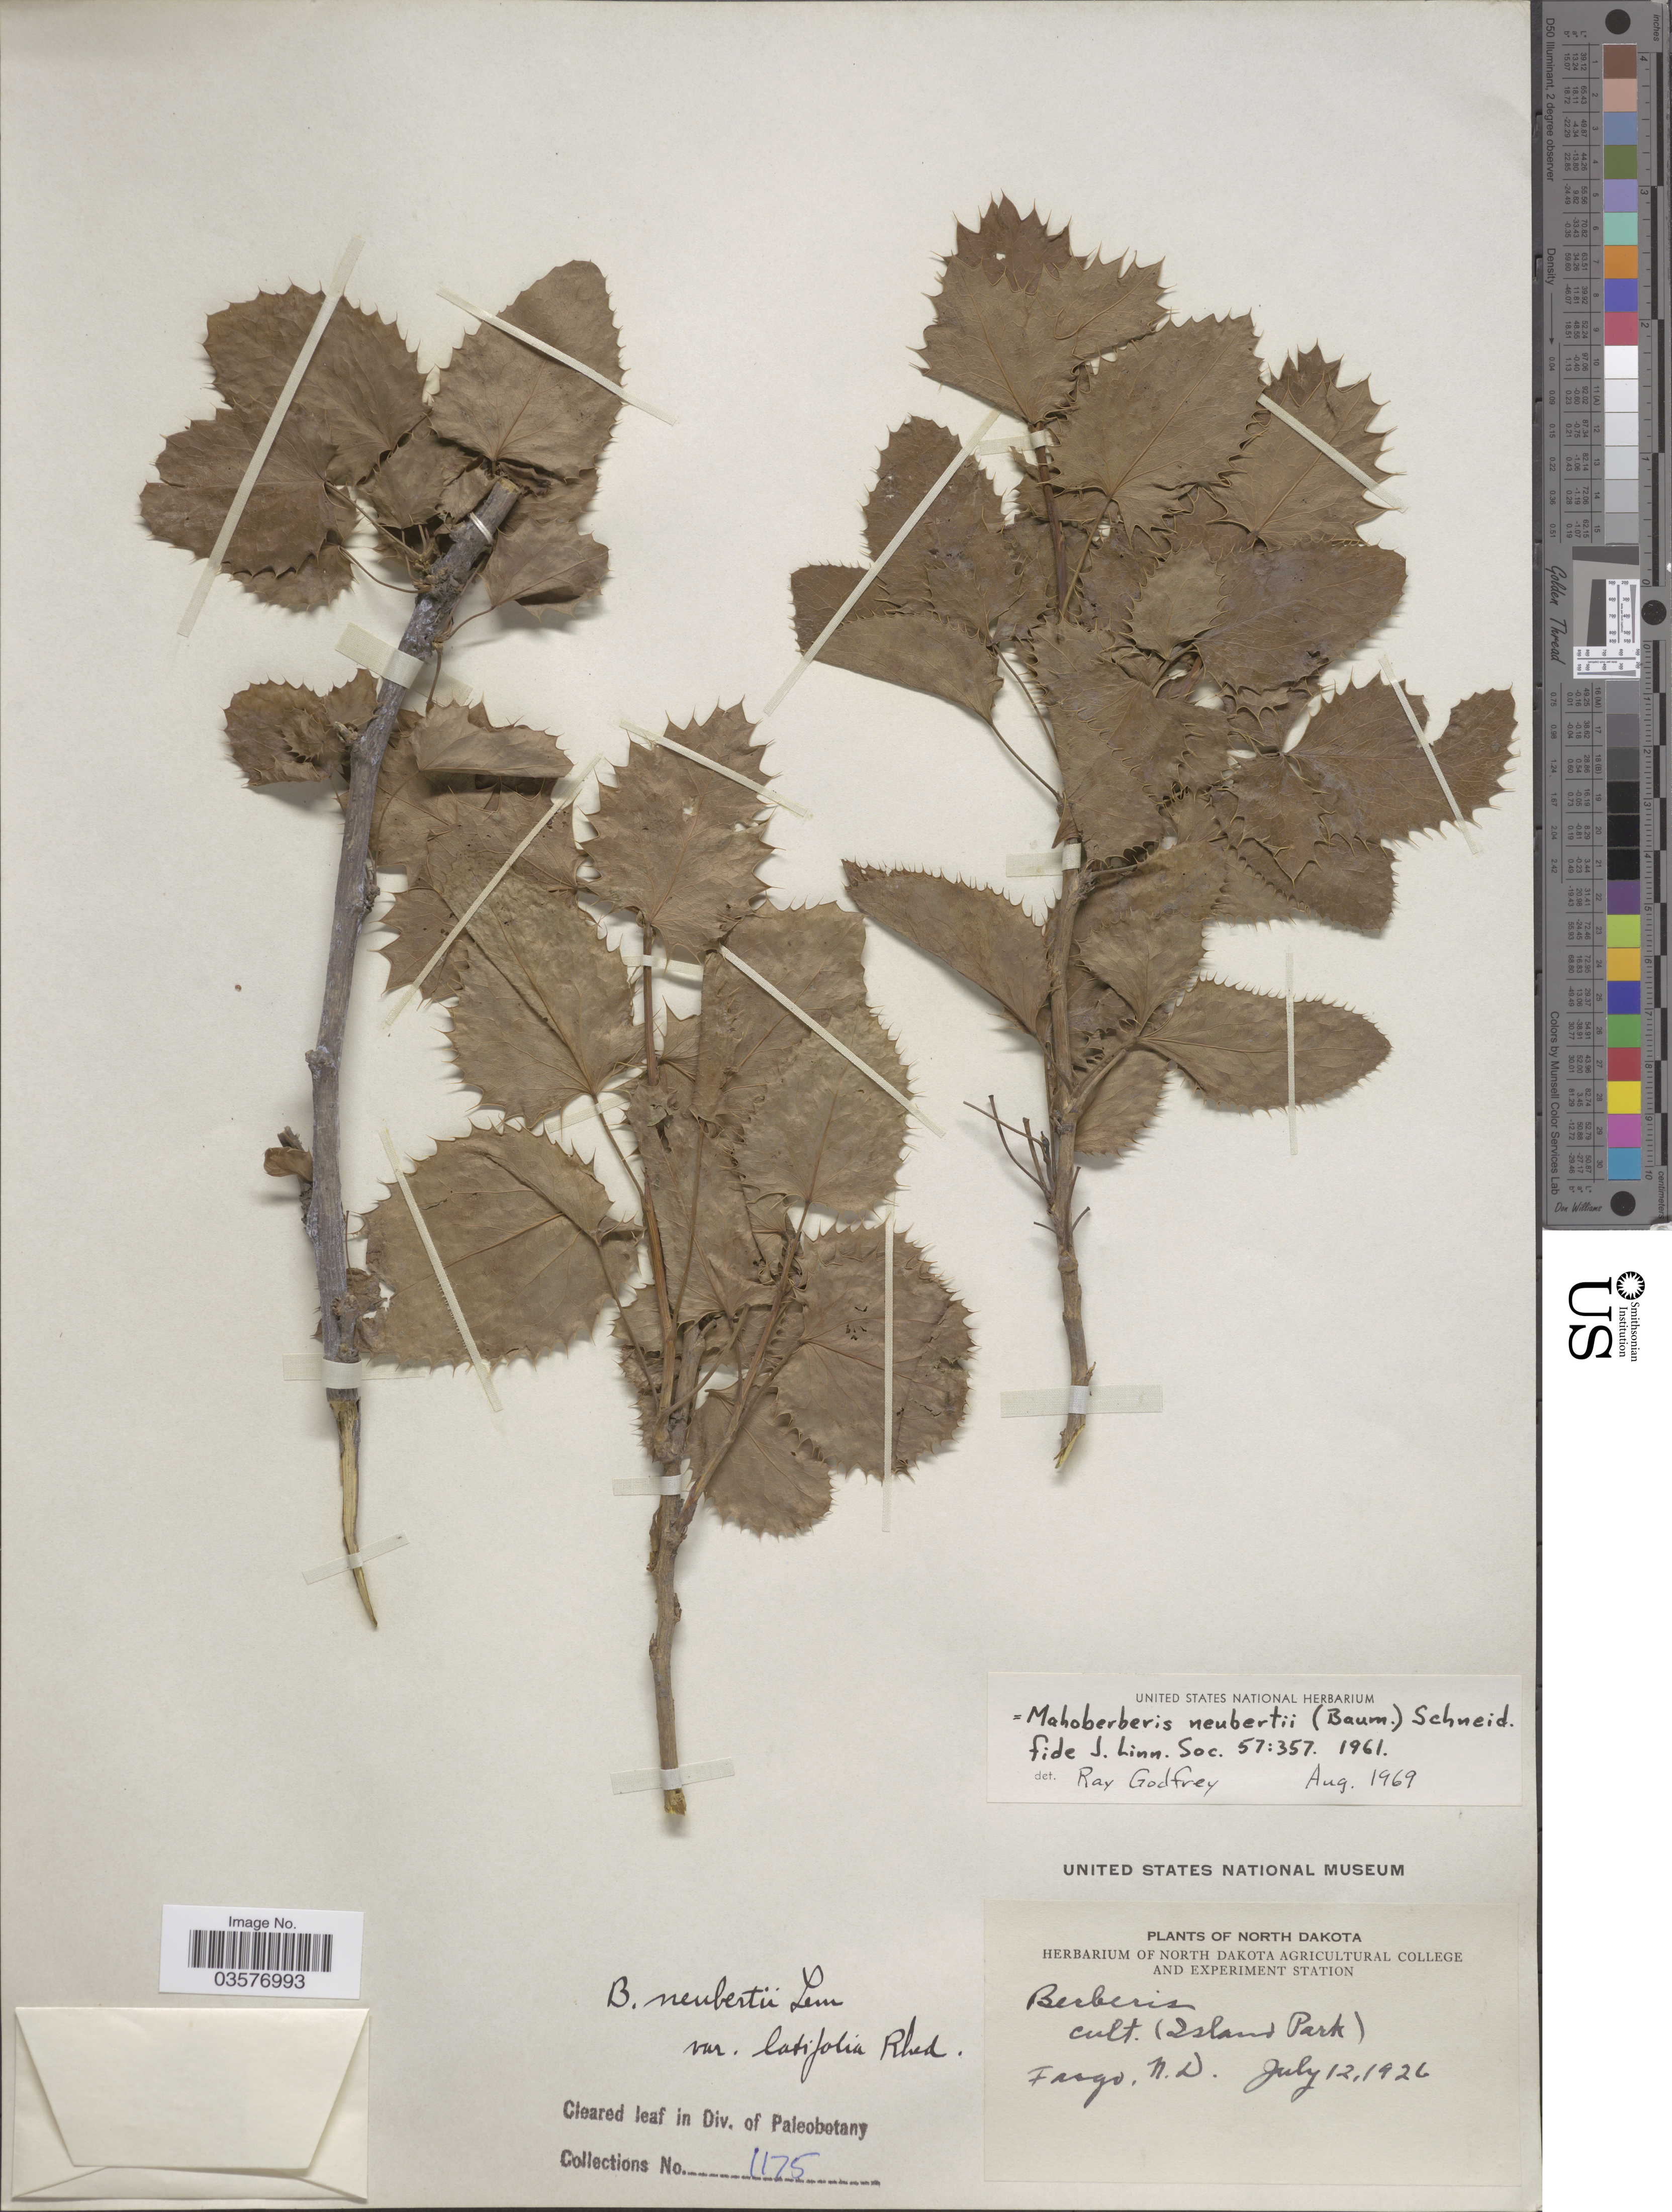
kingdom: Plantae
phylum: Tracheophyta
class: Magnoliopsida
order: Ranunculales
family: Berberidaceae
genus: Berberis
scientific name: Berberis x neubertii Lem.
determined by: Strong, Mark T., (BOT), Smithsonian Institution - National Museum of Natural History (UNITED STATES)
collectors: ex herb. North Dakota Agricultural College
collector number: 1175?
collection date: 1926-07-12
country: United States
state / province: North Dakota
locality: Island Park. Fargo.